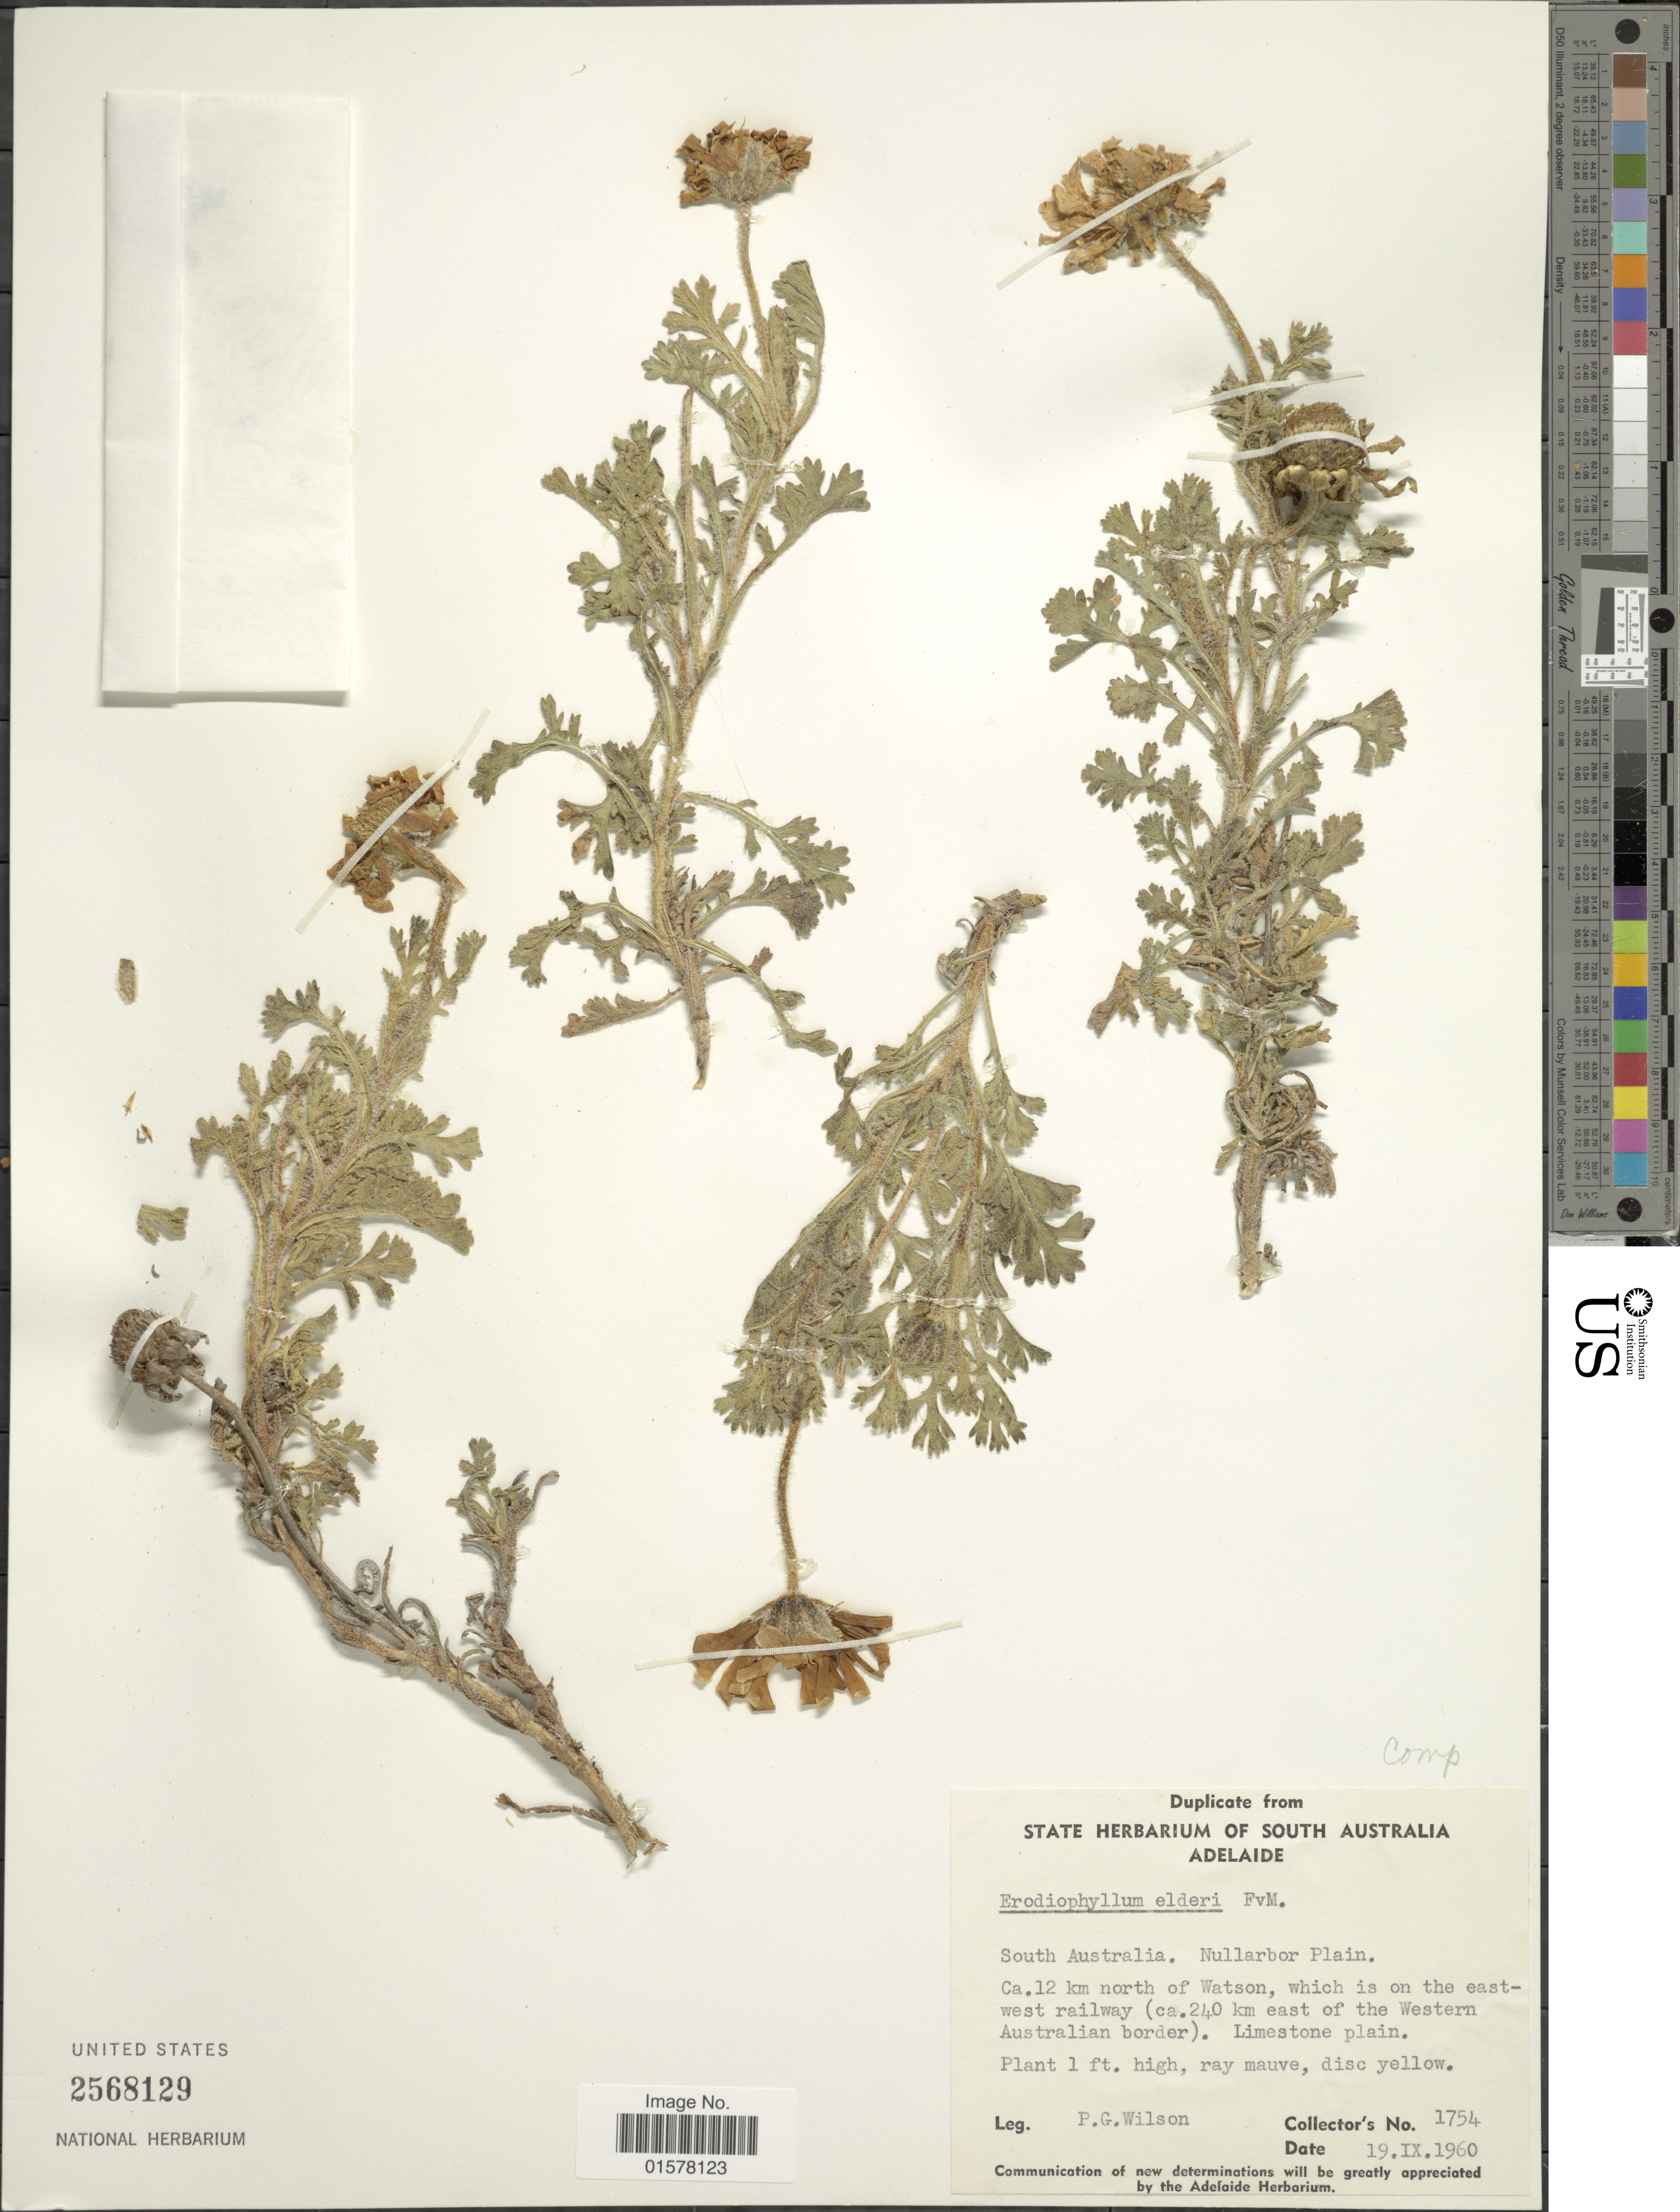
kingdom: Plantae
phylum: Tracheophyta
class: Magnoliopsida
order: Asterales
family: Asteraceae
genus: Erodiophyllum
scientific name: Erodiophyllum elderi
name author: F. Muell.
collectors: P. Wilson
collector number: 1754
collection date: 1960-09-19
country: Australia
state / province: South Australia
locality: South Australia. Nullarbor Plain. Ca. 12 km north of Watson, which is on the east-west railway (ca. 240 km east of the Western Australian border). Limestone plain.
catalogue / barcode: US 2568129